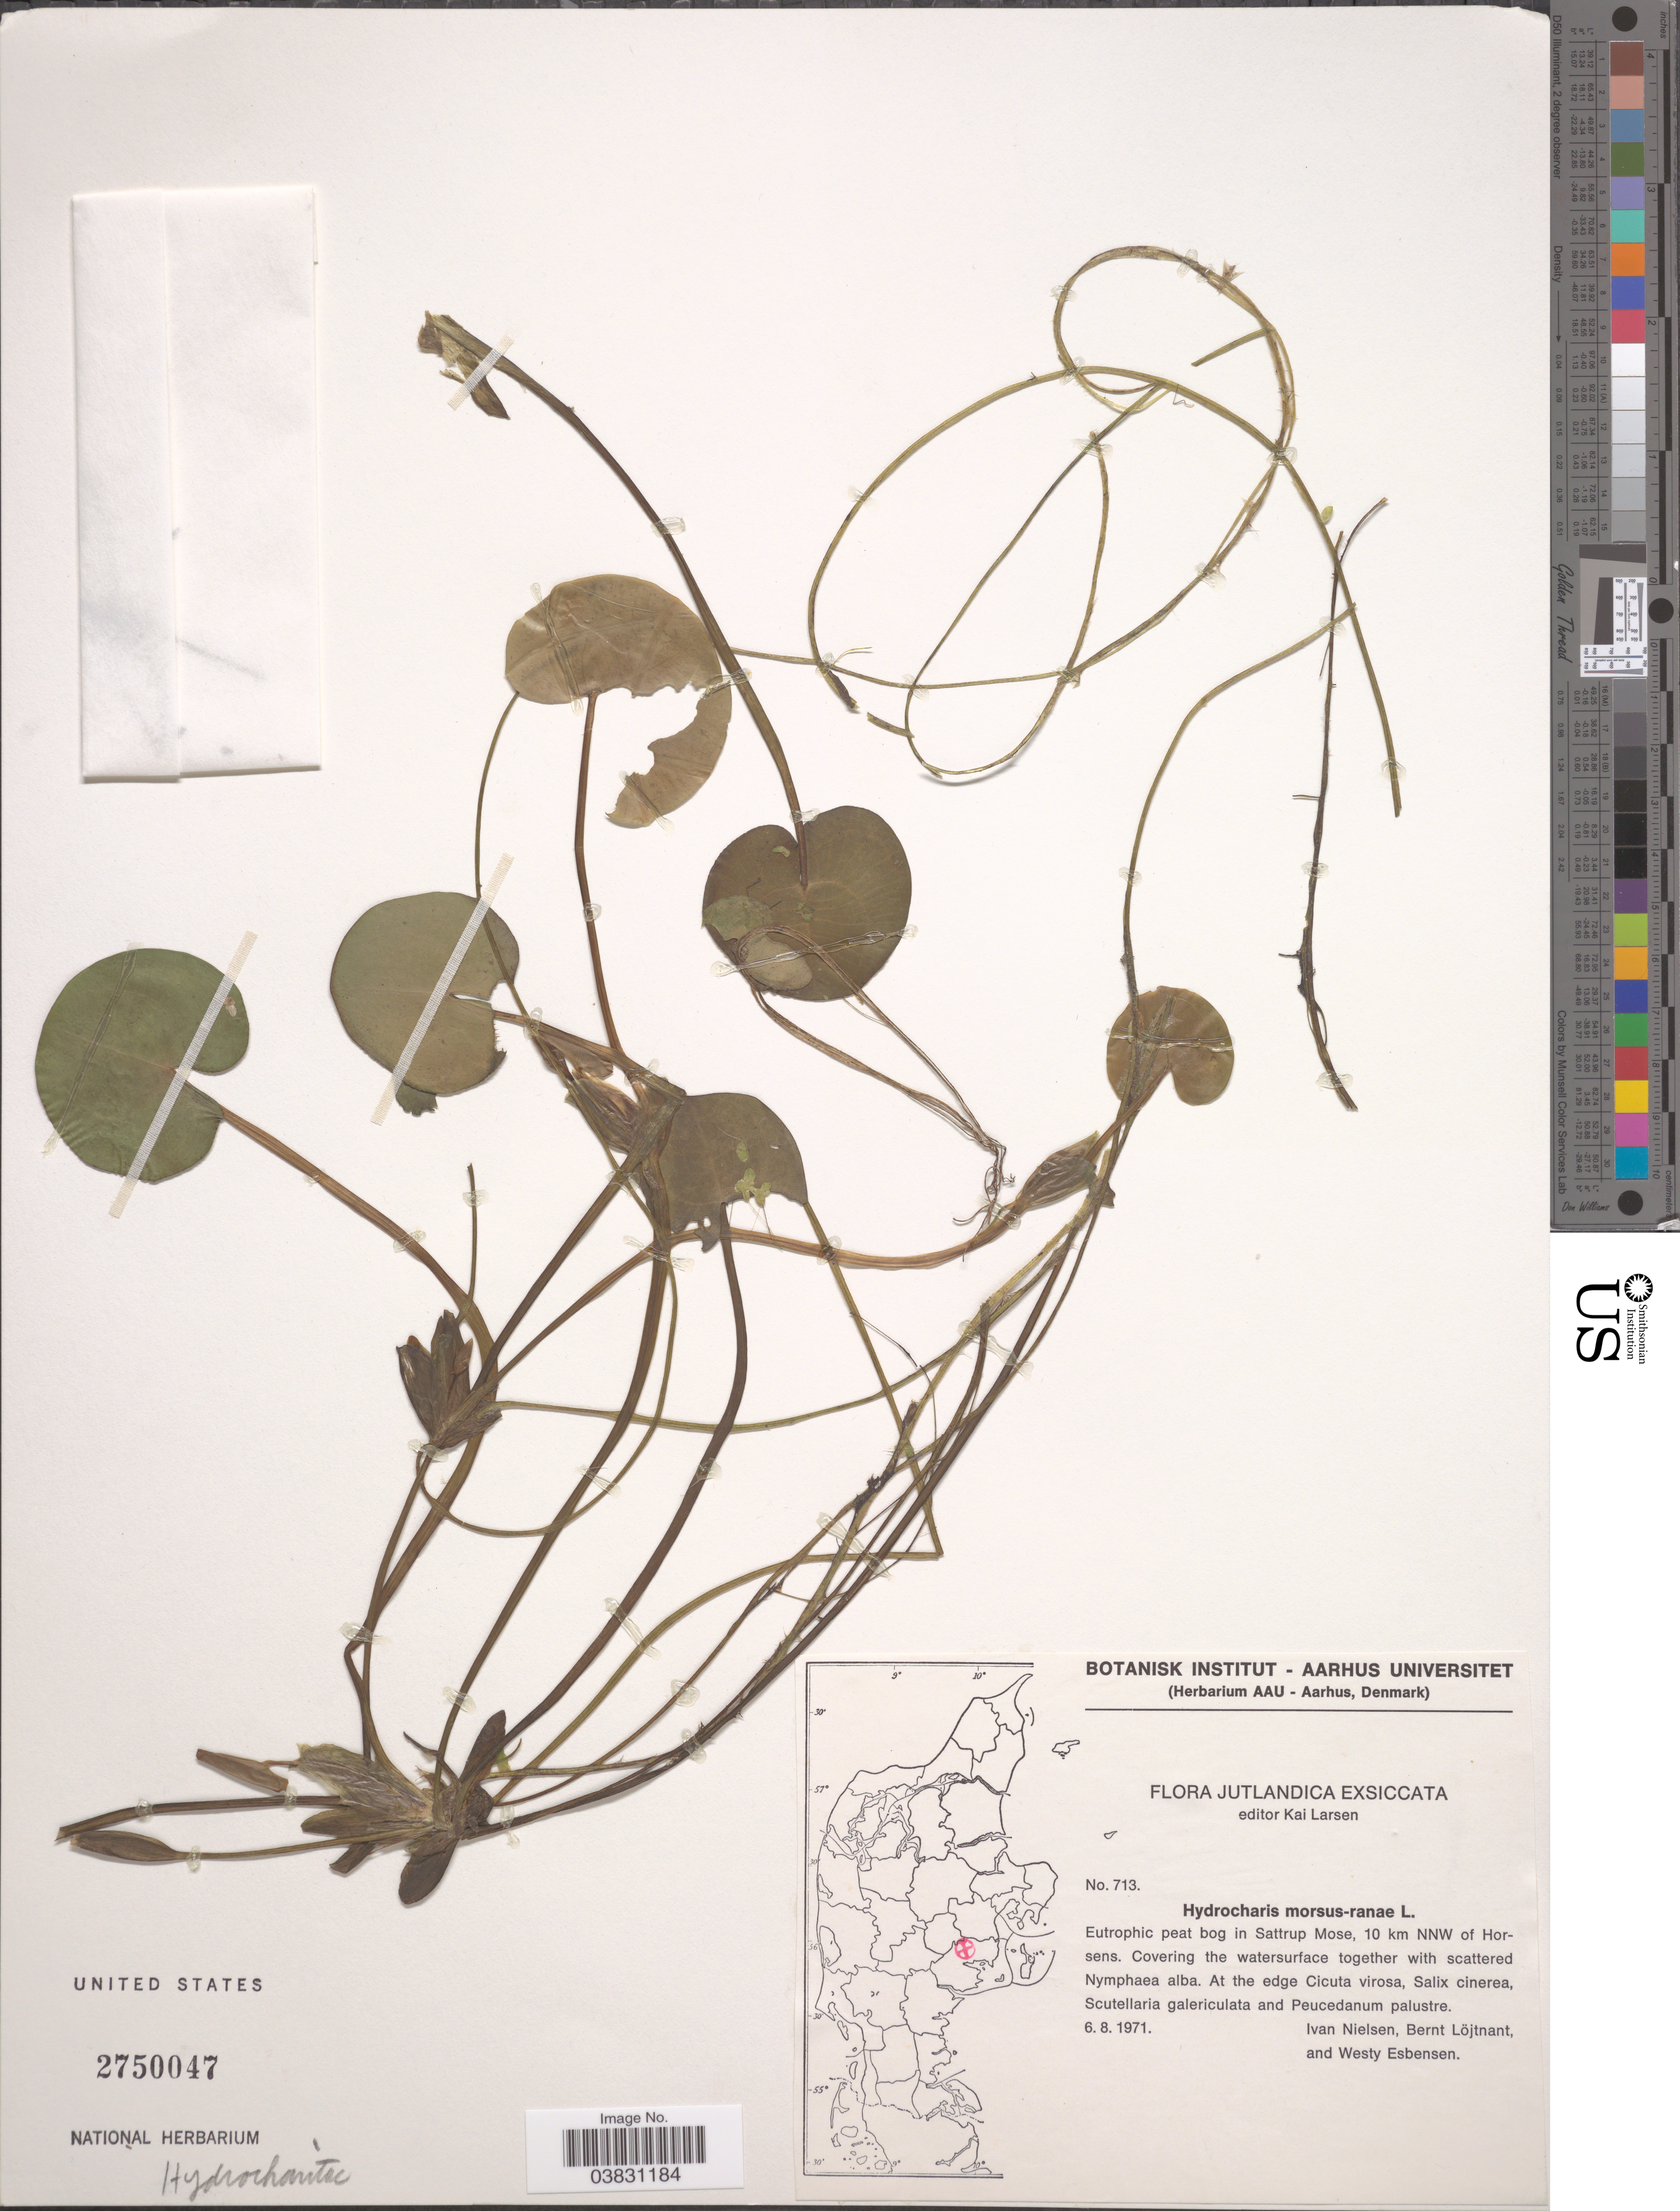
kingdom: Plantae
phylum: Tracheophyta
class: Liliopsida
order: Alismatales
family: Hydrocharitaceae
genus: Hydrocharis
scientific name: Hydrocharis morsus-ranae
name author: L.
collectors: I. C. Nielsen, B. Löjtnant & W. Esbensen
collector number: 713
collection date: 1971-08-06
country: Denmark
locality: Jutlandica. Eutrophic peat bog in Sattrup Mose, 10 km NNW of Horsens.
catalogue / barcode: US 2750047